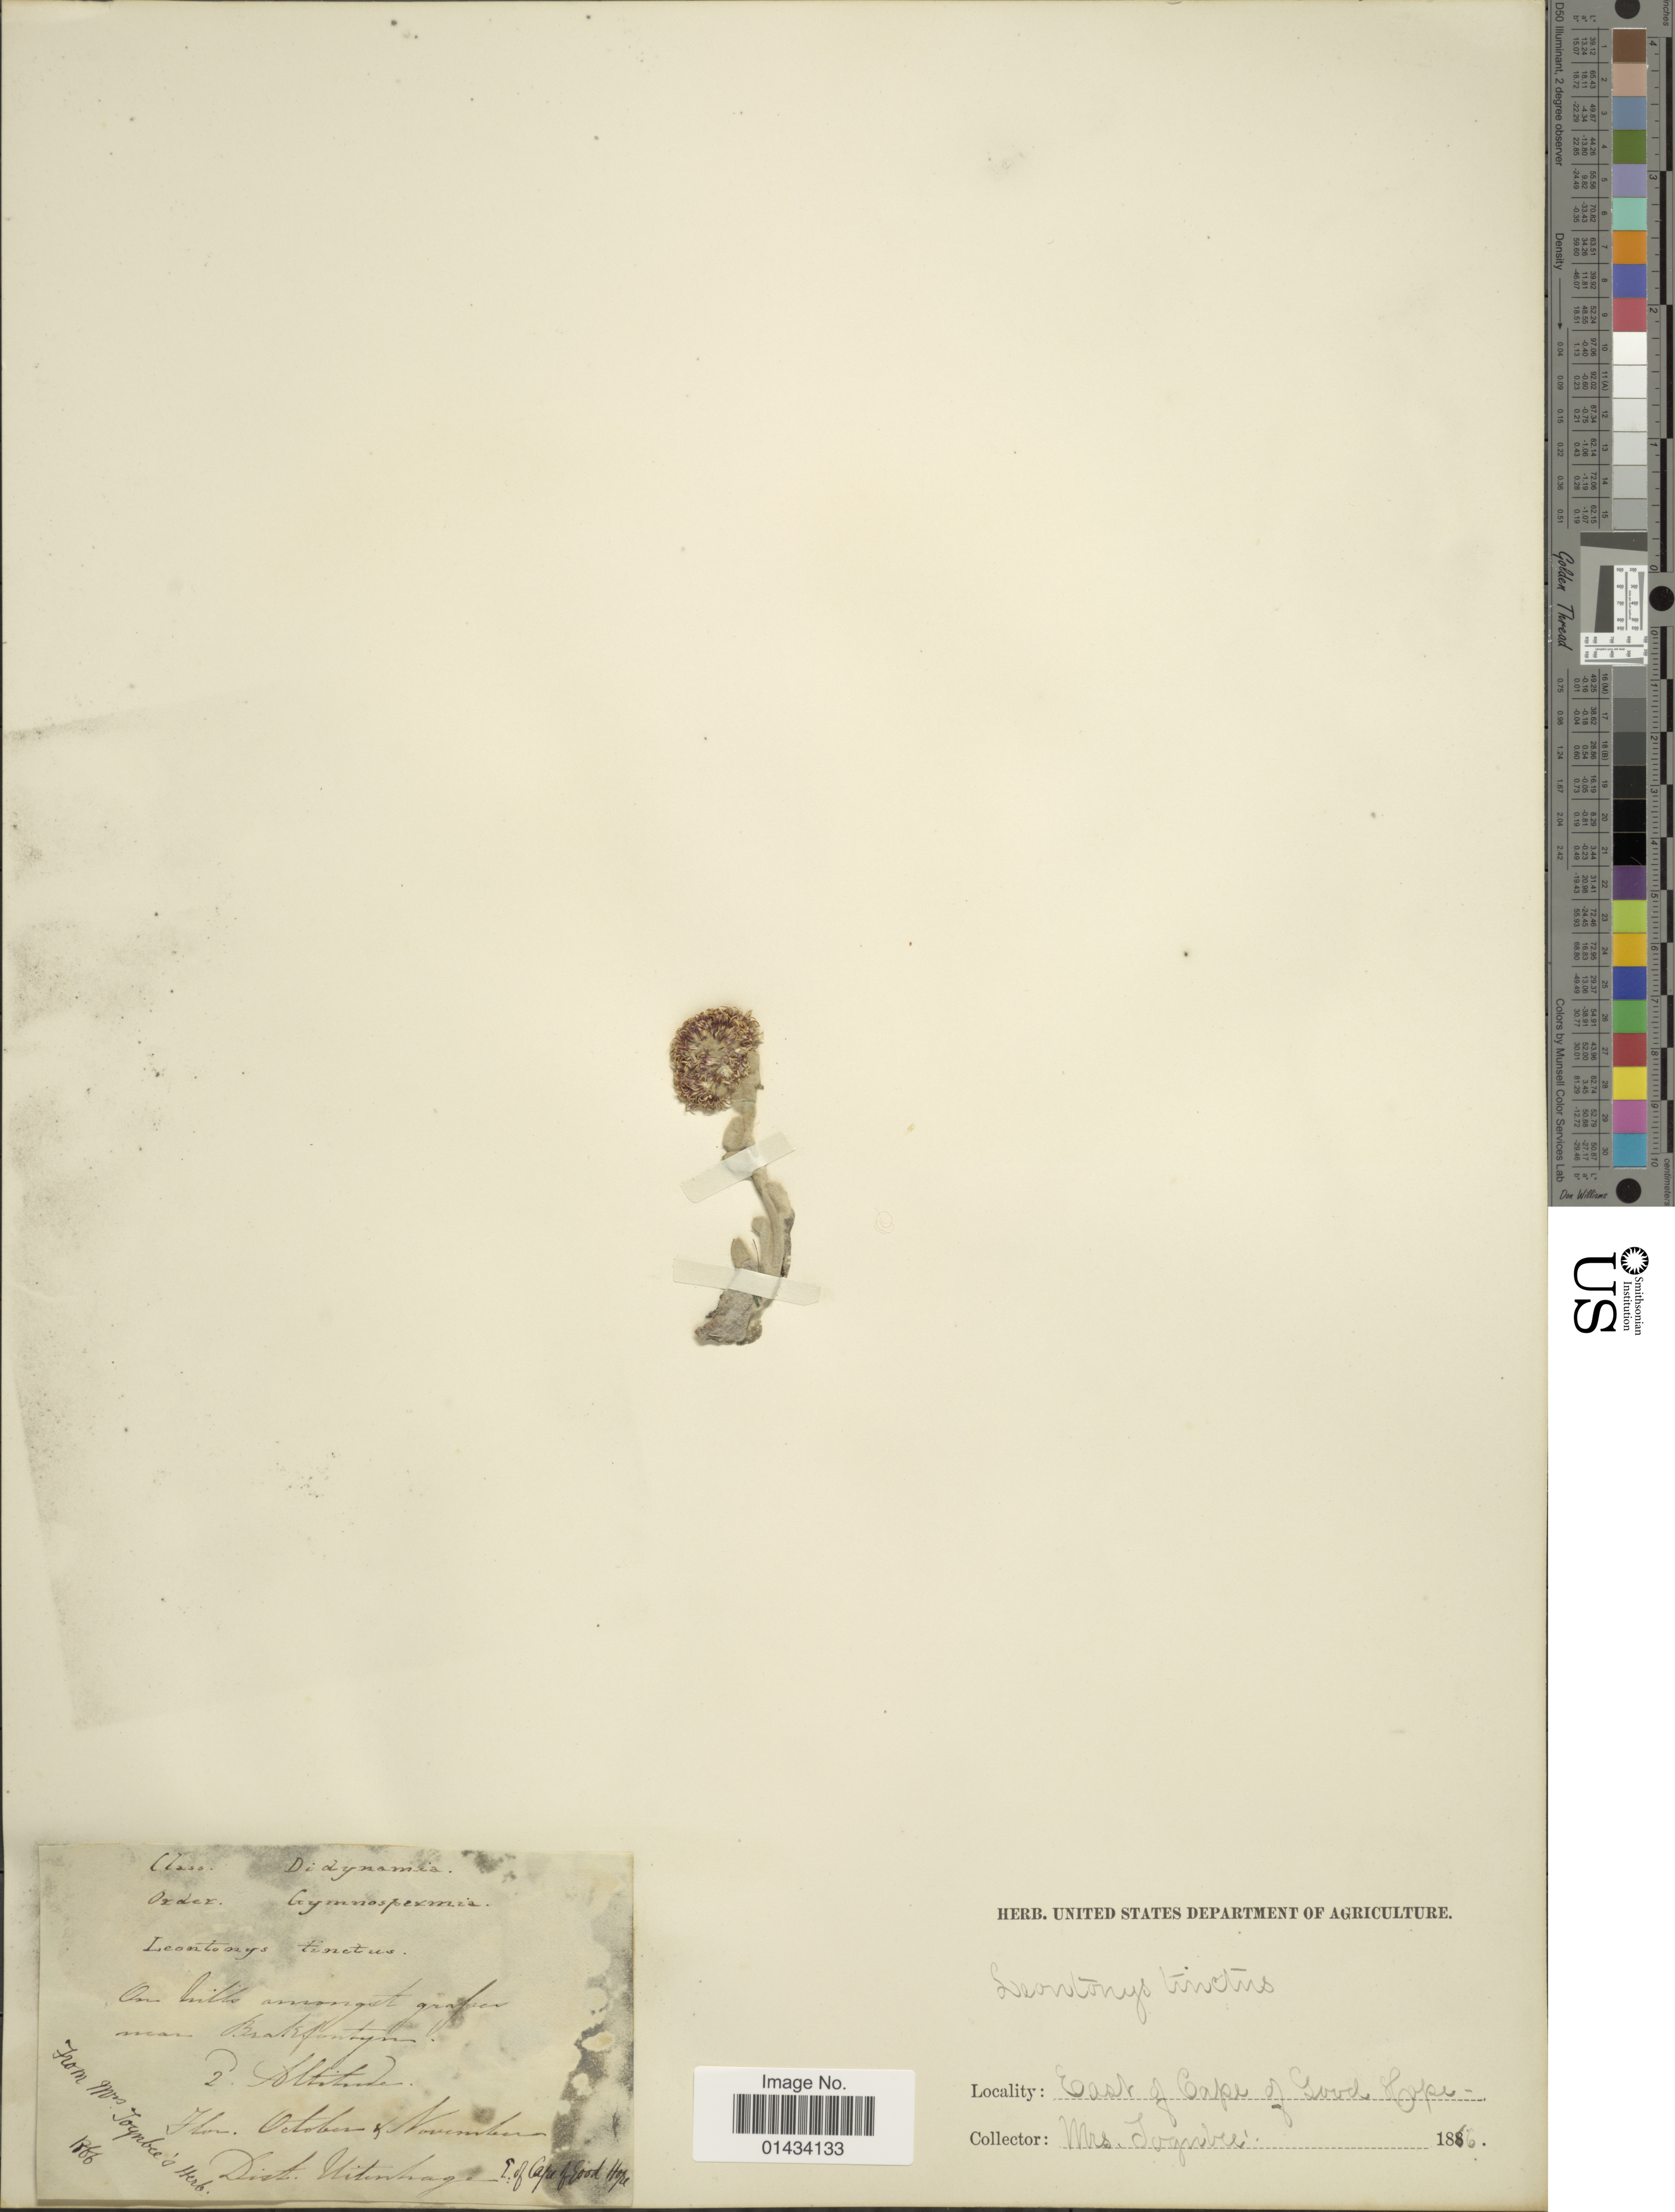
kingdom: Plantae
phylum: Tracheophyta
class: Magnoliopsida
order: Asterales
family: Asteraceae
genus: Leontonyx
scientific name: Leontonyx tinctus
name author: DC. ex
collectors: Joquibee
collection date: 1866-10/1866-11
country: South Africa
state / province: Eastern Cape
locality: On hills amoungst grafaes near Brakington, East of Cape of Good Hope.